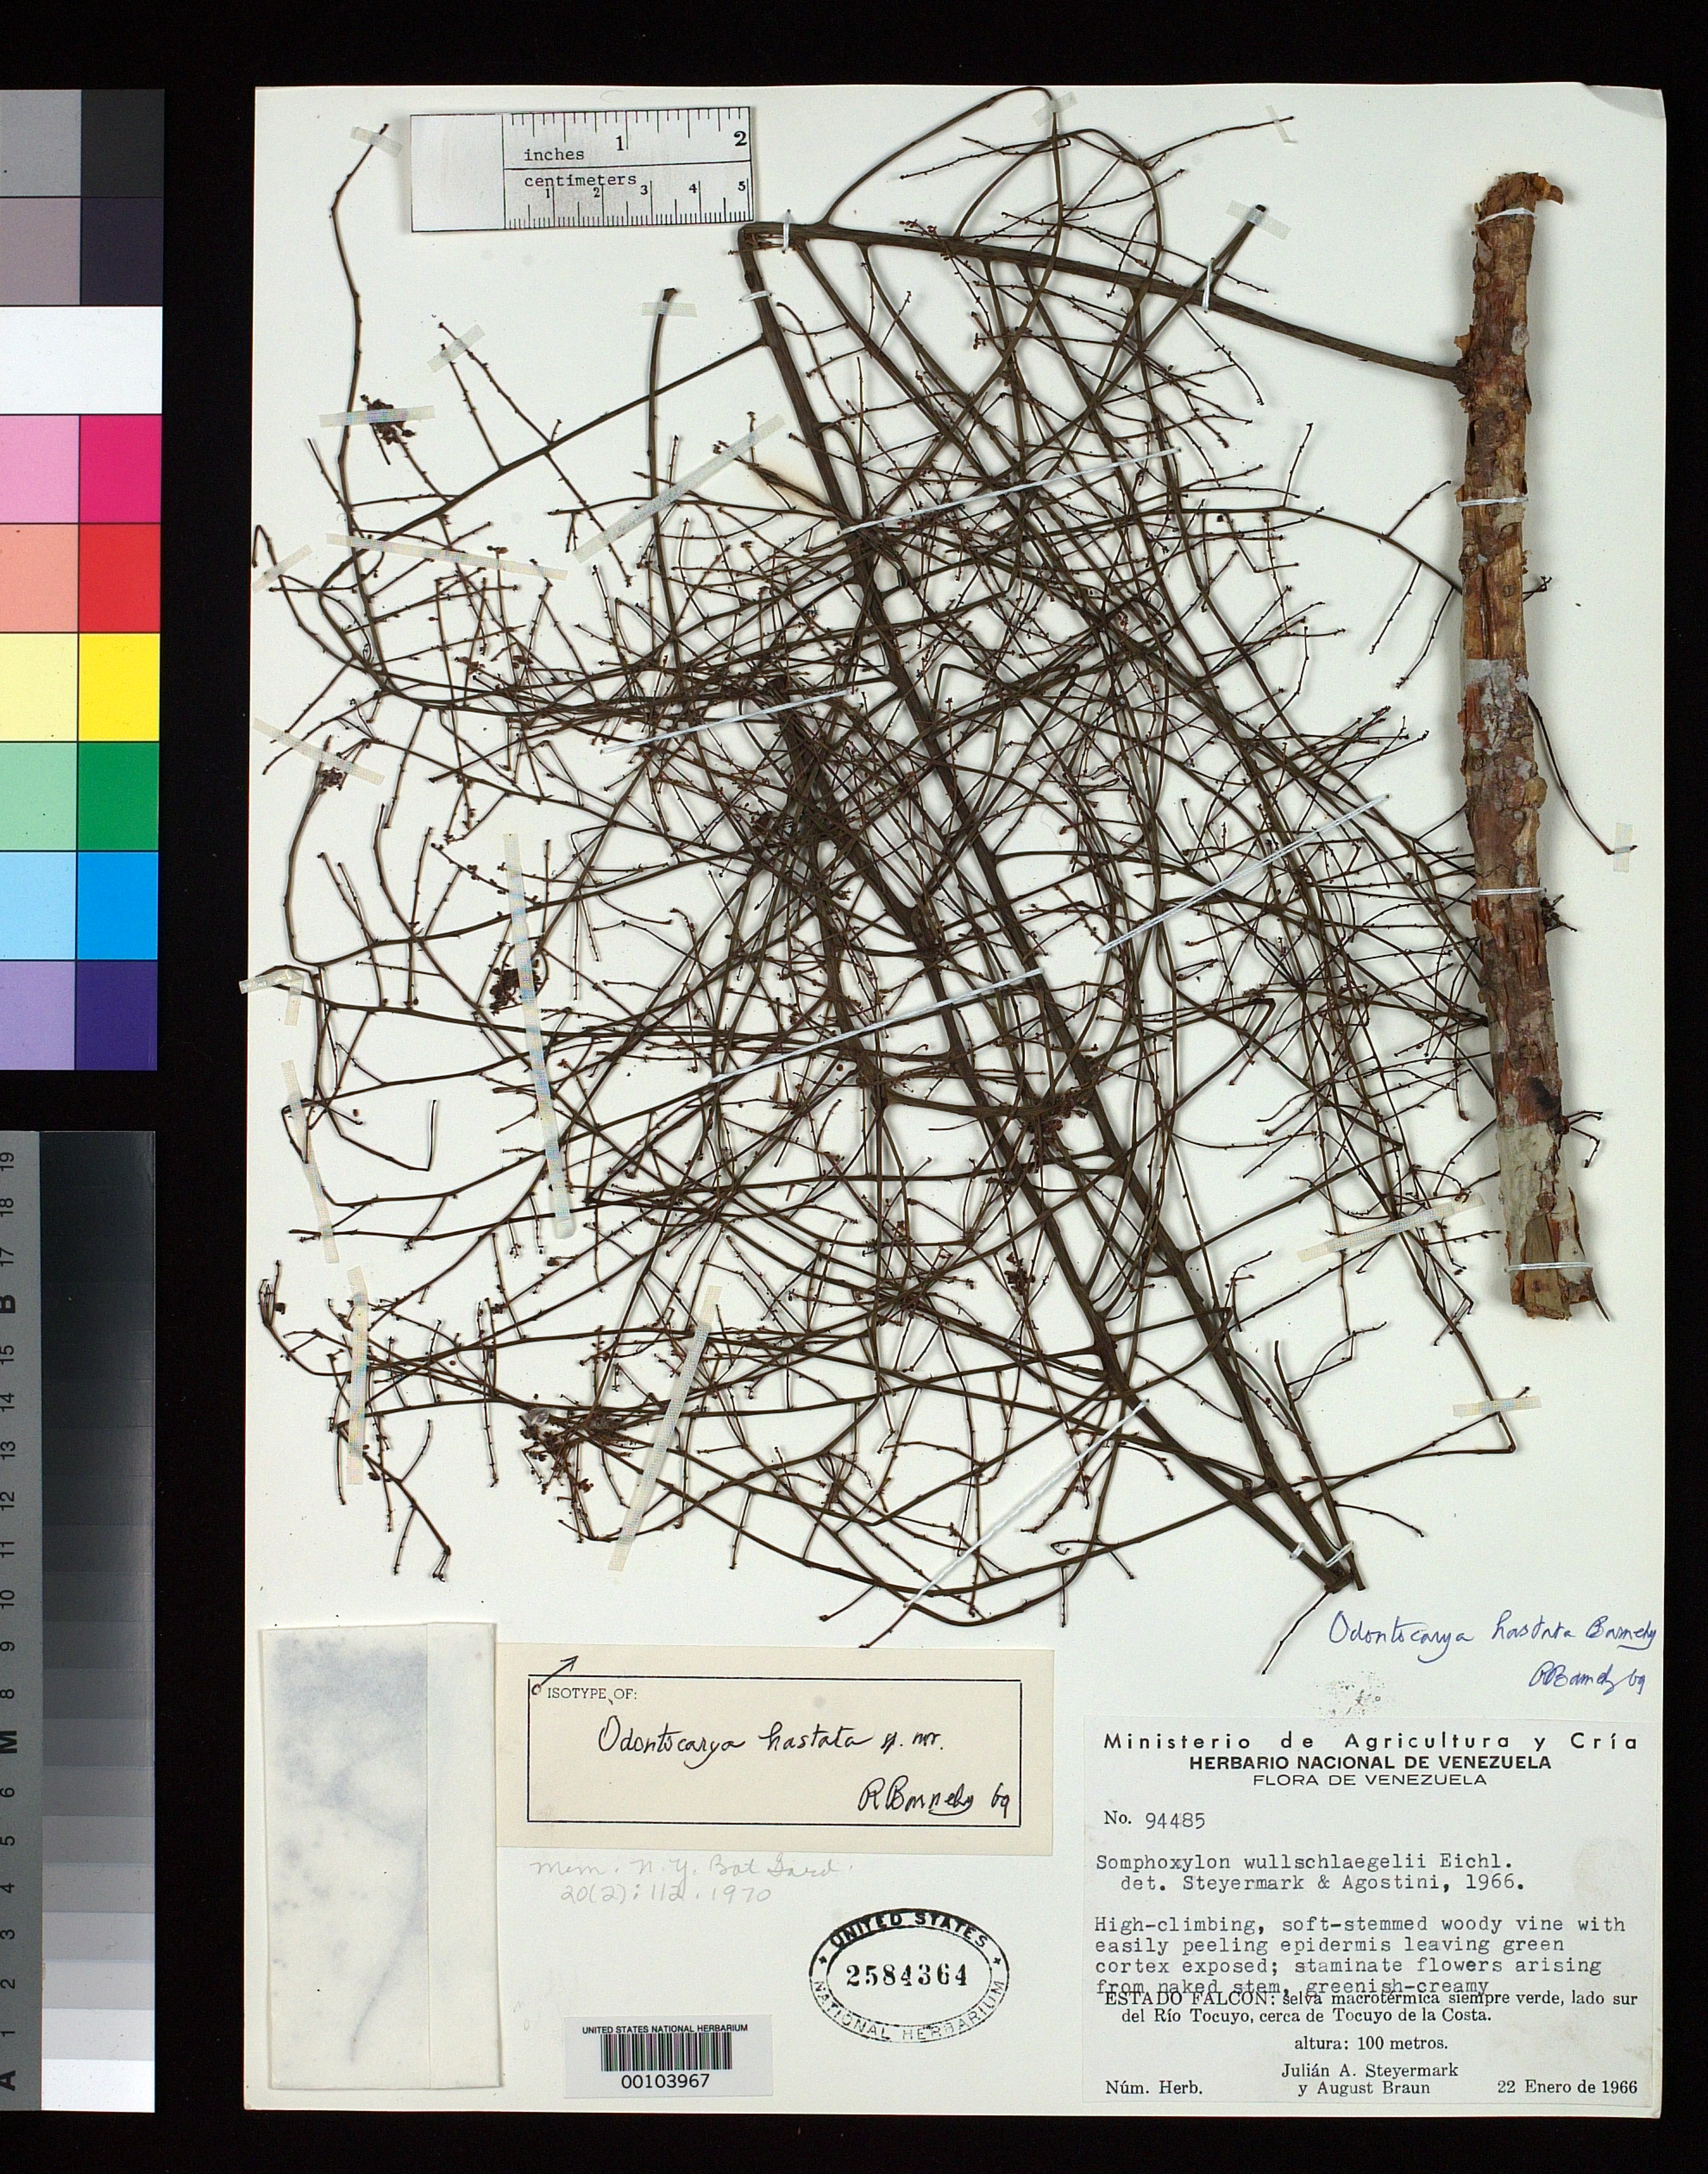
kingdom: Plantae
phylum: Tracheophyta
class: Magnoliopsida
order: Ranunculales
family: Menispermaceae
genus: Odontocarya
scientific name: Odontocarya hastata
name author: Barneby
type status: Isotype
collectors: J. Steyermark & A. Braun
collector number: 94485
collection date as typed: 22 Jan 1966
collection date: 1966-01-22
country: Venezuela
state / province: Falcón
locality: Lado Sur del Rio Tocuyo, near Tocuyo de La Costa.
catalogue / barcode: US 2584364